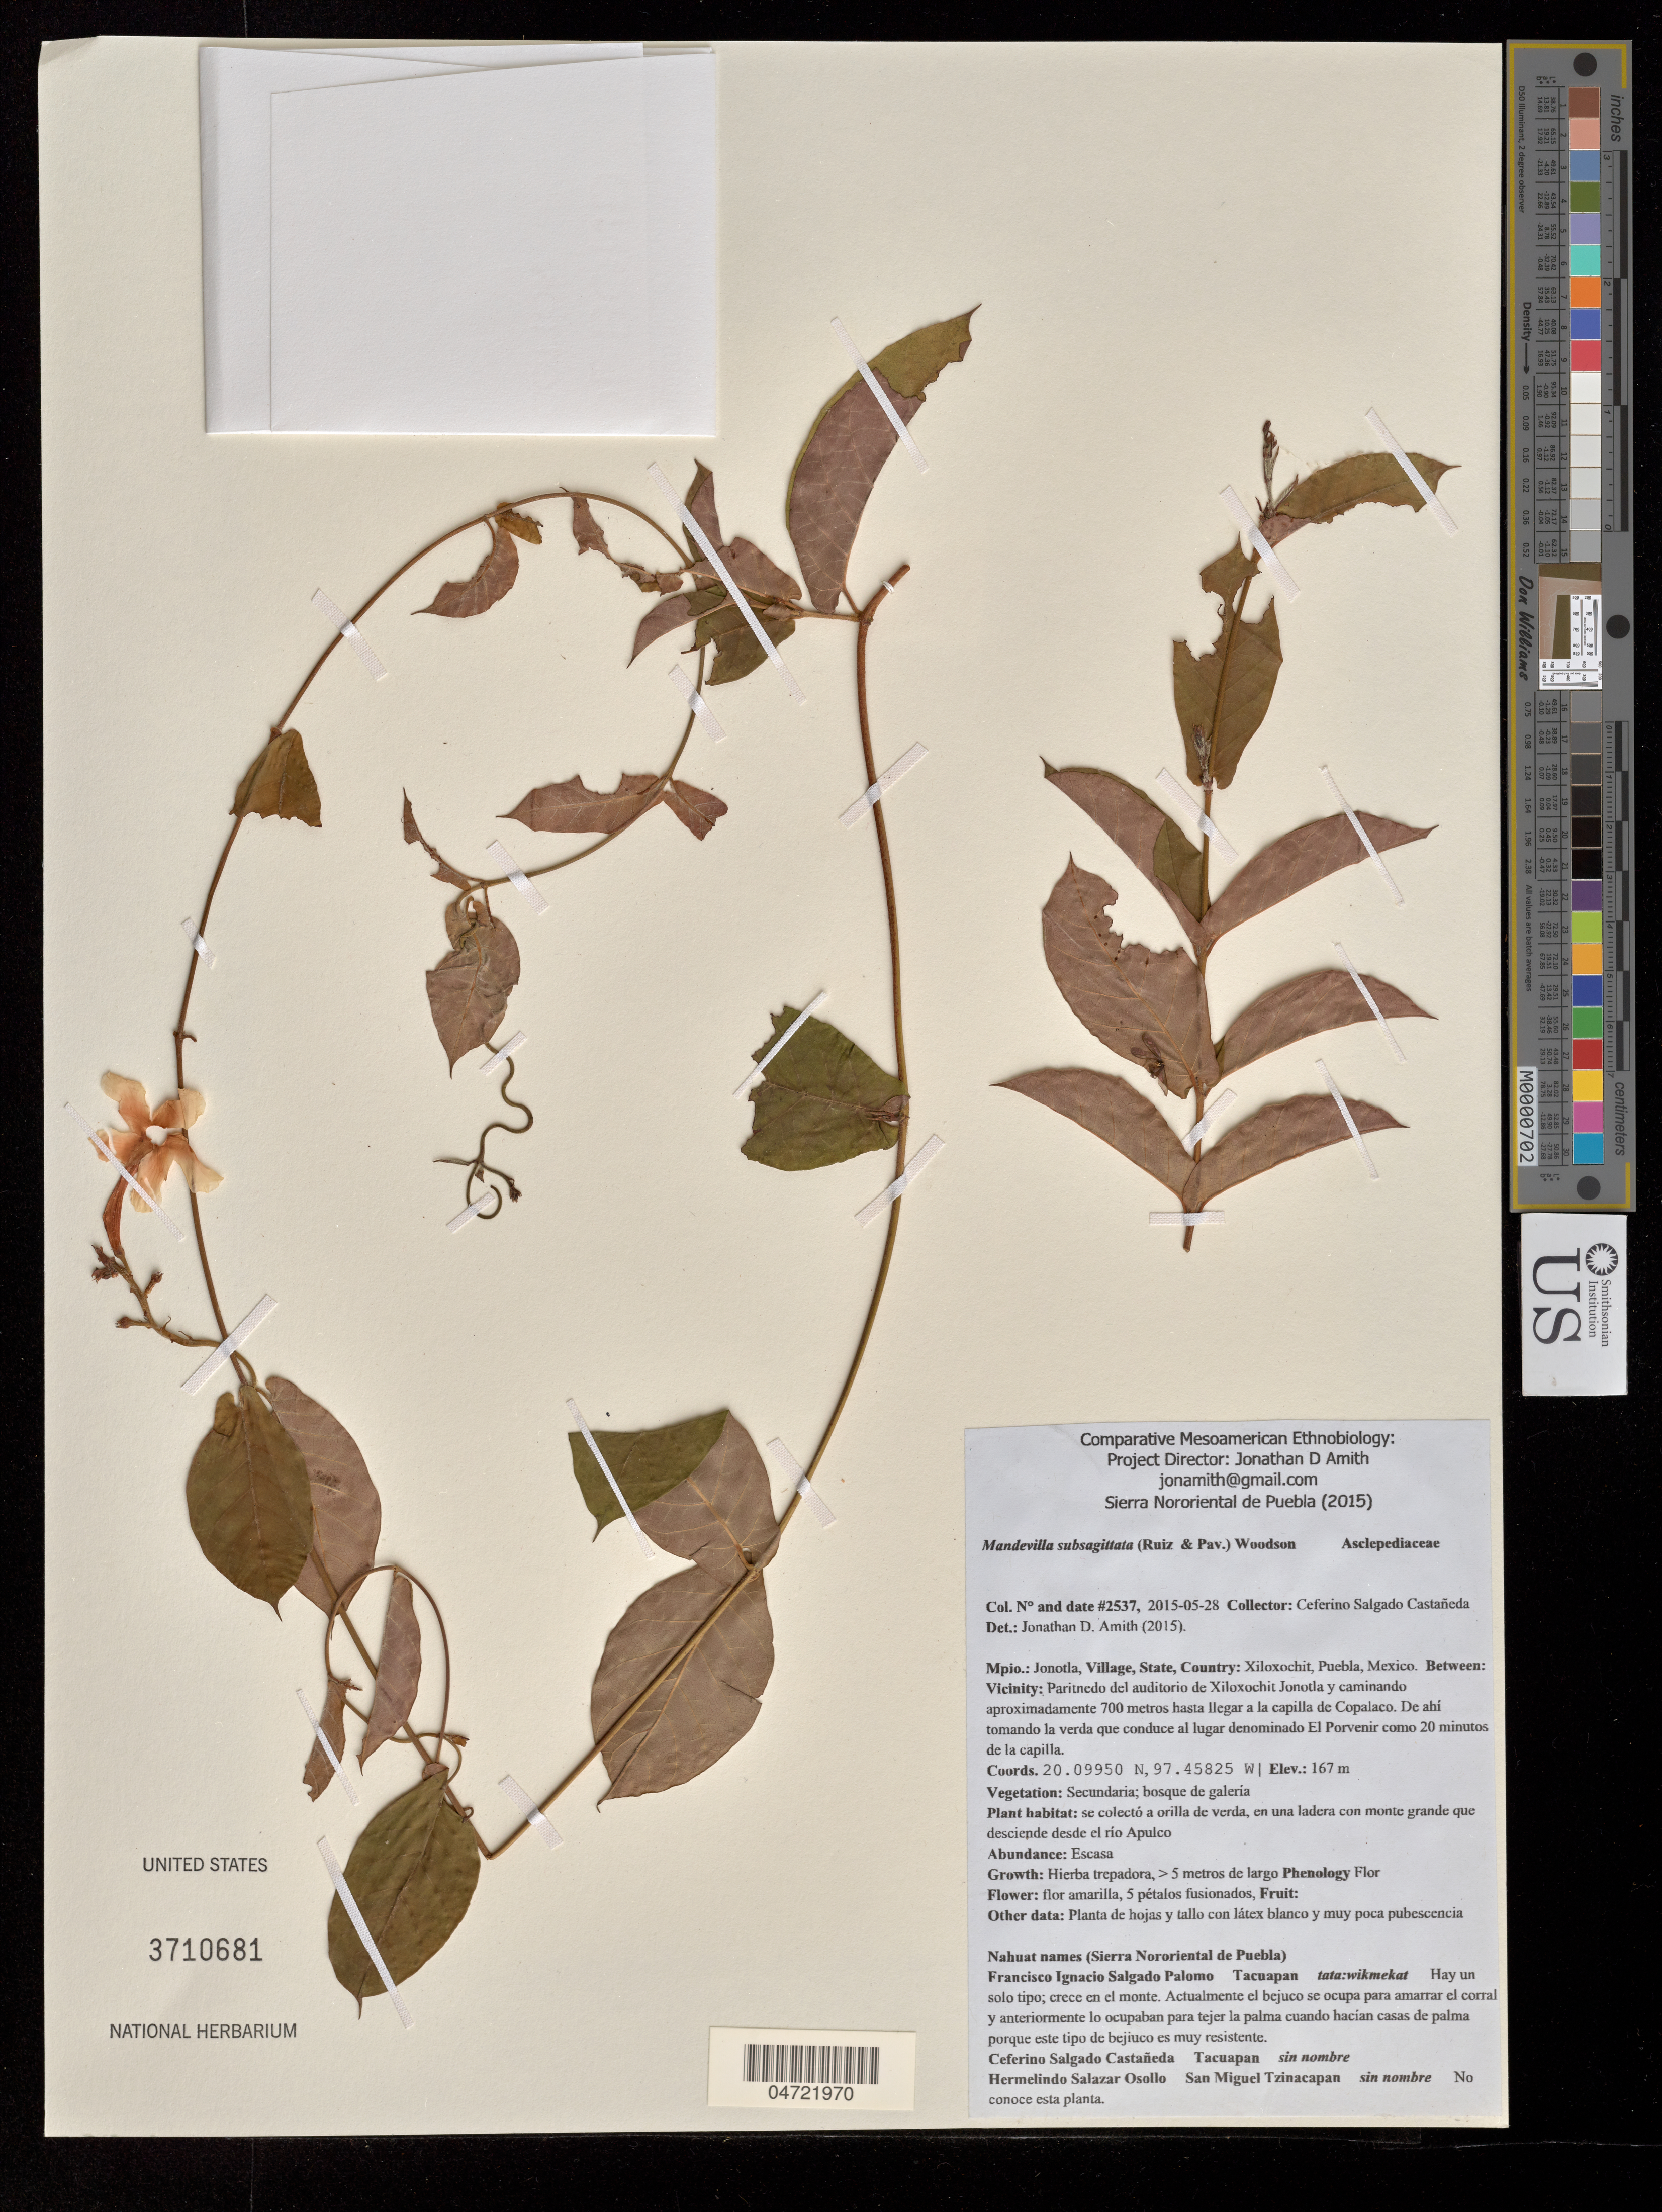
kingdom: Plantae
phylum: Tracheophyta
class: Magnoliopsida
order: Gentianales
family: Apocynaceae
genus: Mandevilla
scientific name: Mandevilla subsagittata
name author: (Ruiz & Pav.) Woodson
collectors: C. Salgado Castañeda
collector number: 2537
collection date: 2015-05-28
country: México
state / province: Puebla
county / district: Jonotla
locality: Xiloxochit; Partiendo del auditorio de Xiloxochit Jonotla y caminando aproximadamente 700 metros hasta llegar a la capilla de Copalaco. De ahí tomando la vereda que conduce al lugar denominado El Porvenir como 20 minutos de la ca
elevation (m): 167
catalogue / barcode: US 3710681